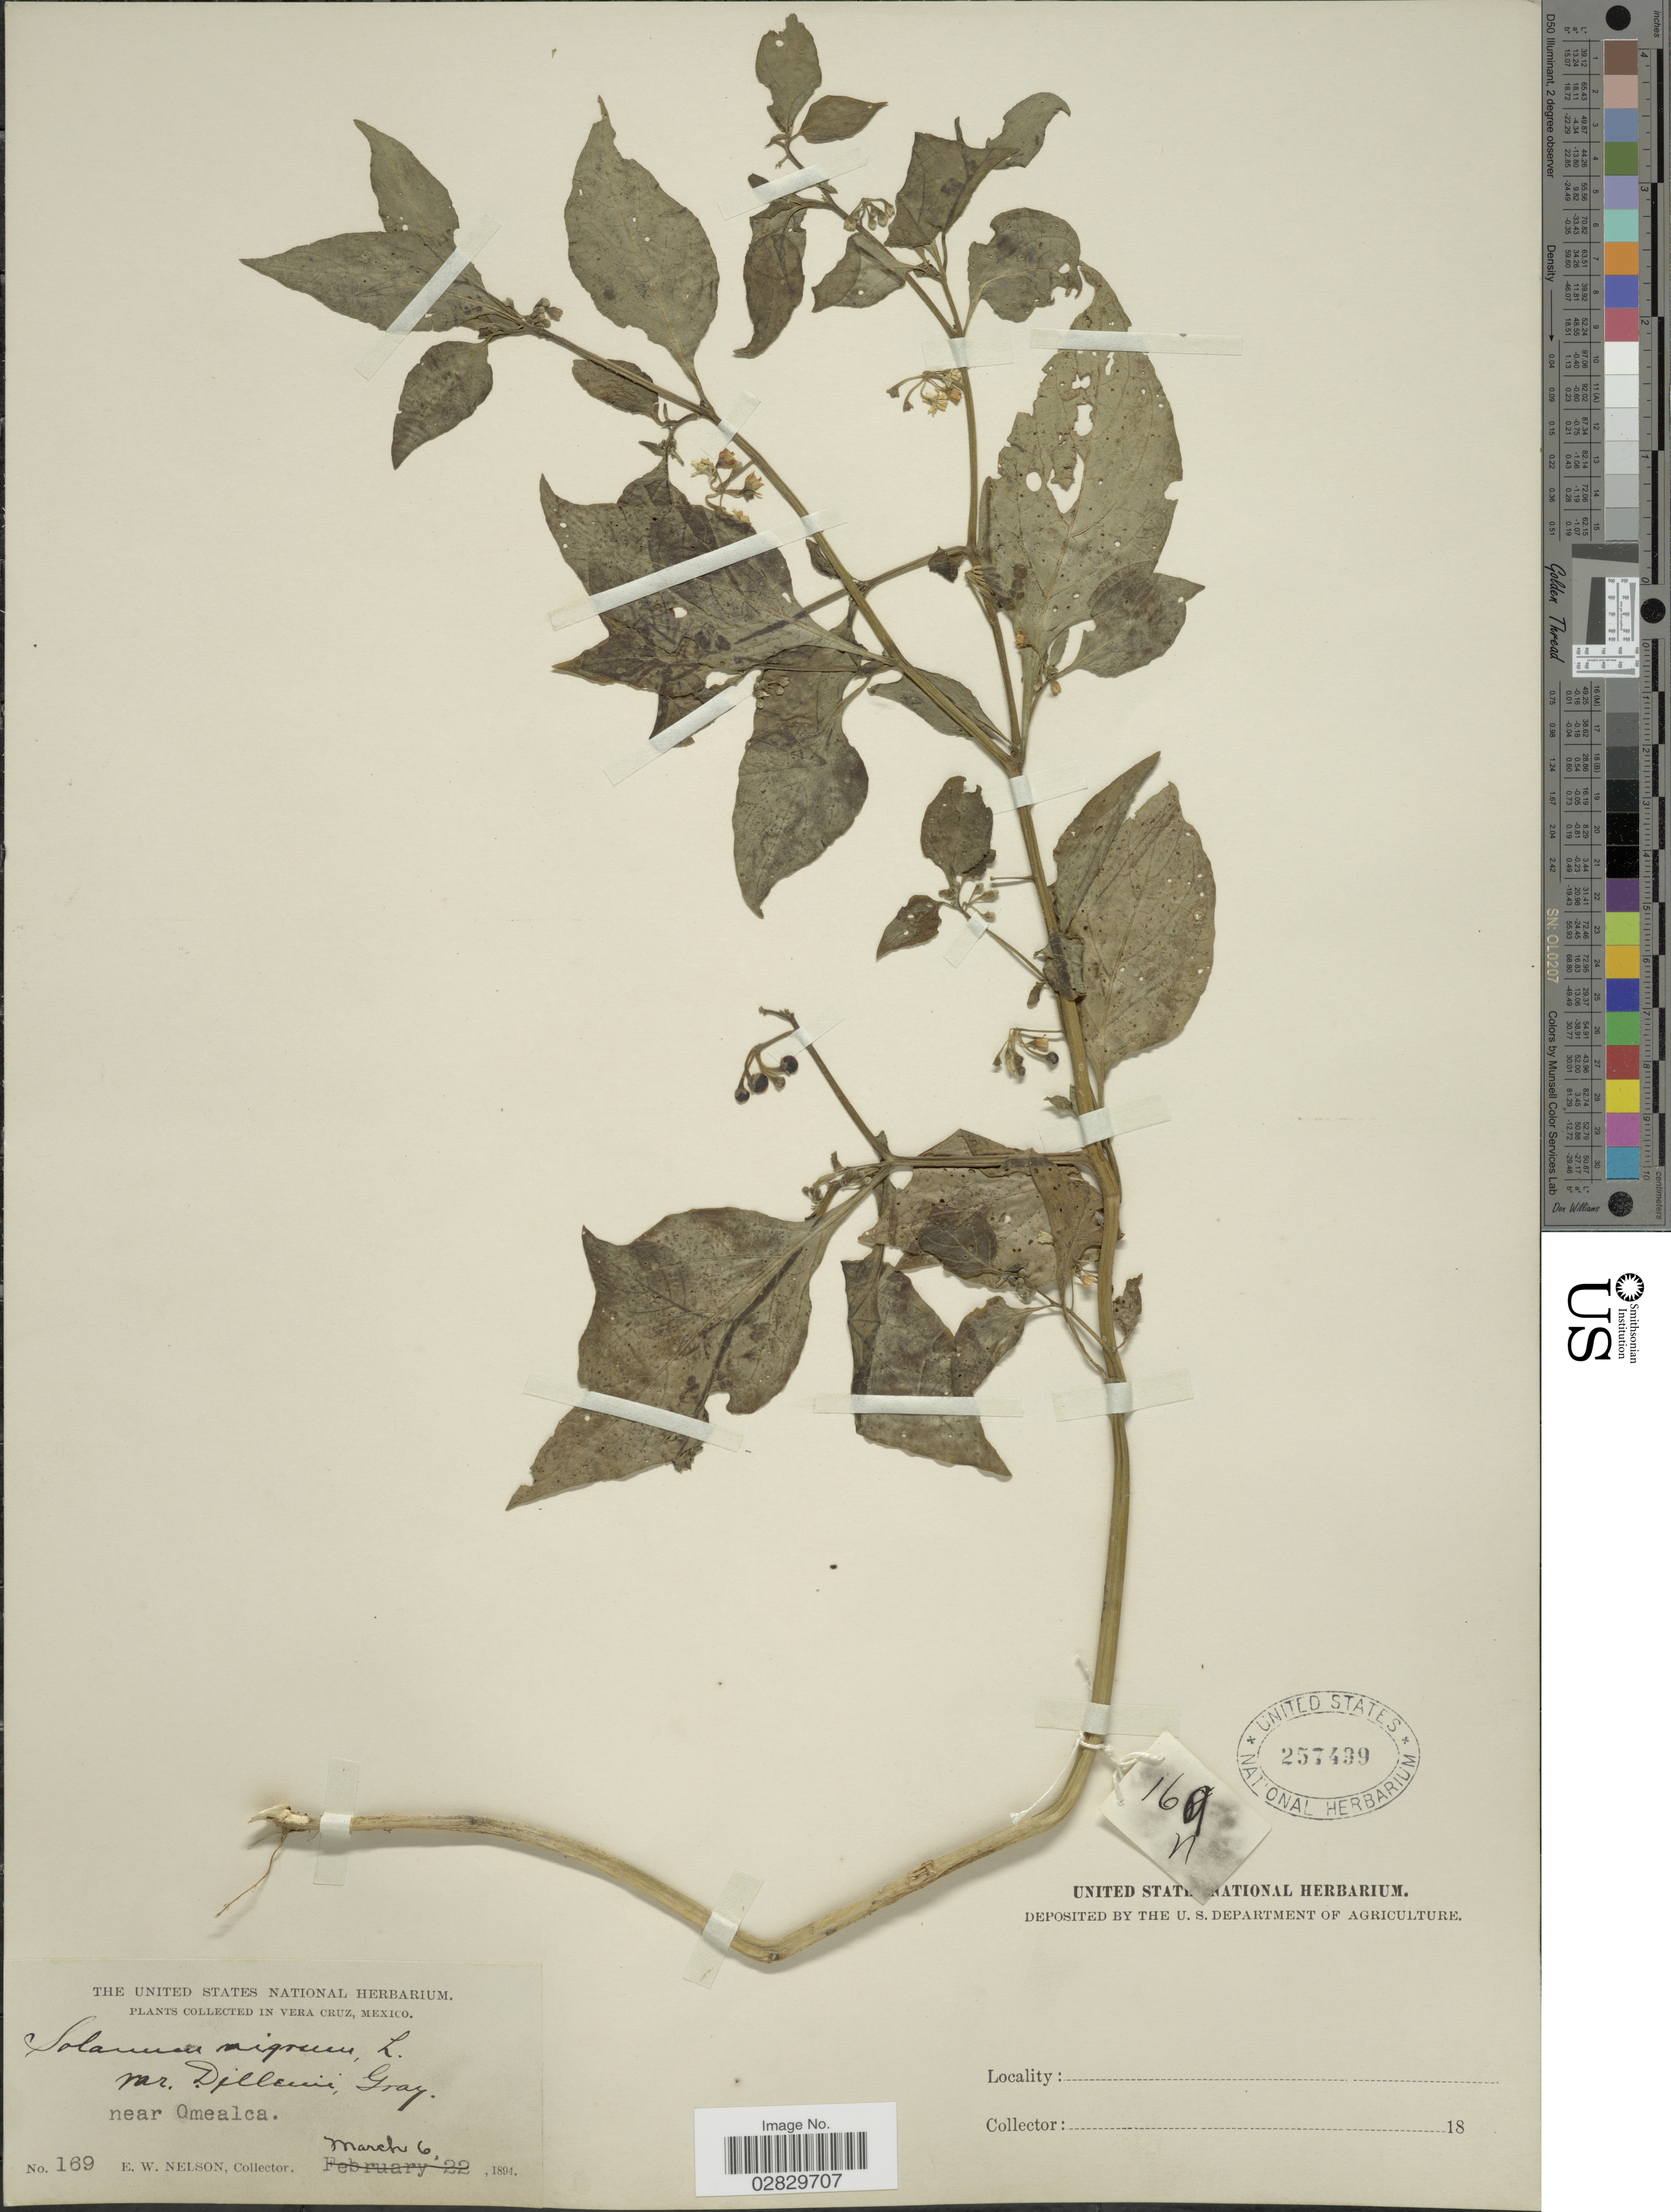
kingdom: Plantae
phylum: Tracheophyta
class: Magnoliopsida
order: Solanales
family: Solanaceae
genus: Solanum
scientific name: Solanum nigrescens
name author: M. Martens & Galeotti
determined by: Knapp, S. D.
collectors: E. W. Nelson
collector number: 169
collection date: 1894-03-06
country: Mexico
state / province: Veracruz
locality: Vera Cruz, Mexico. Near Omealca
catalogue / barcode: US 257499